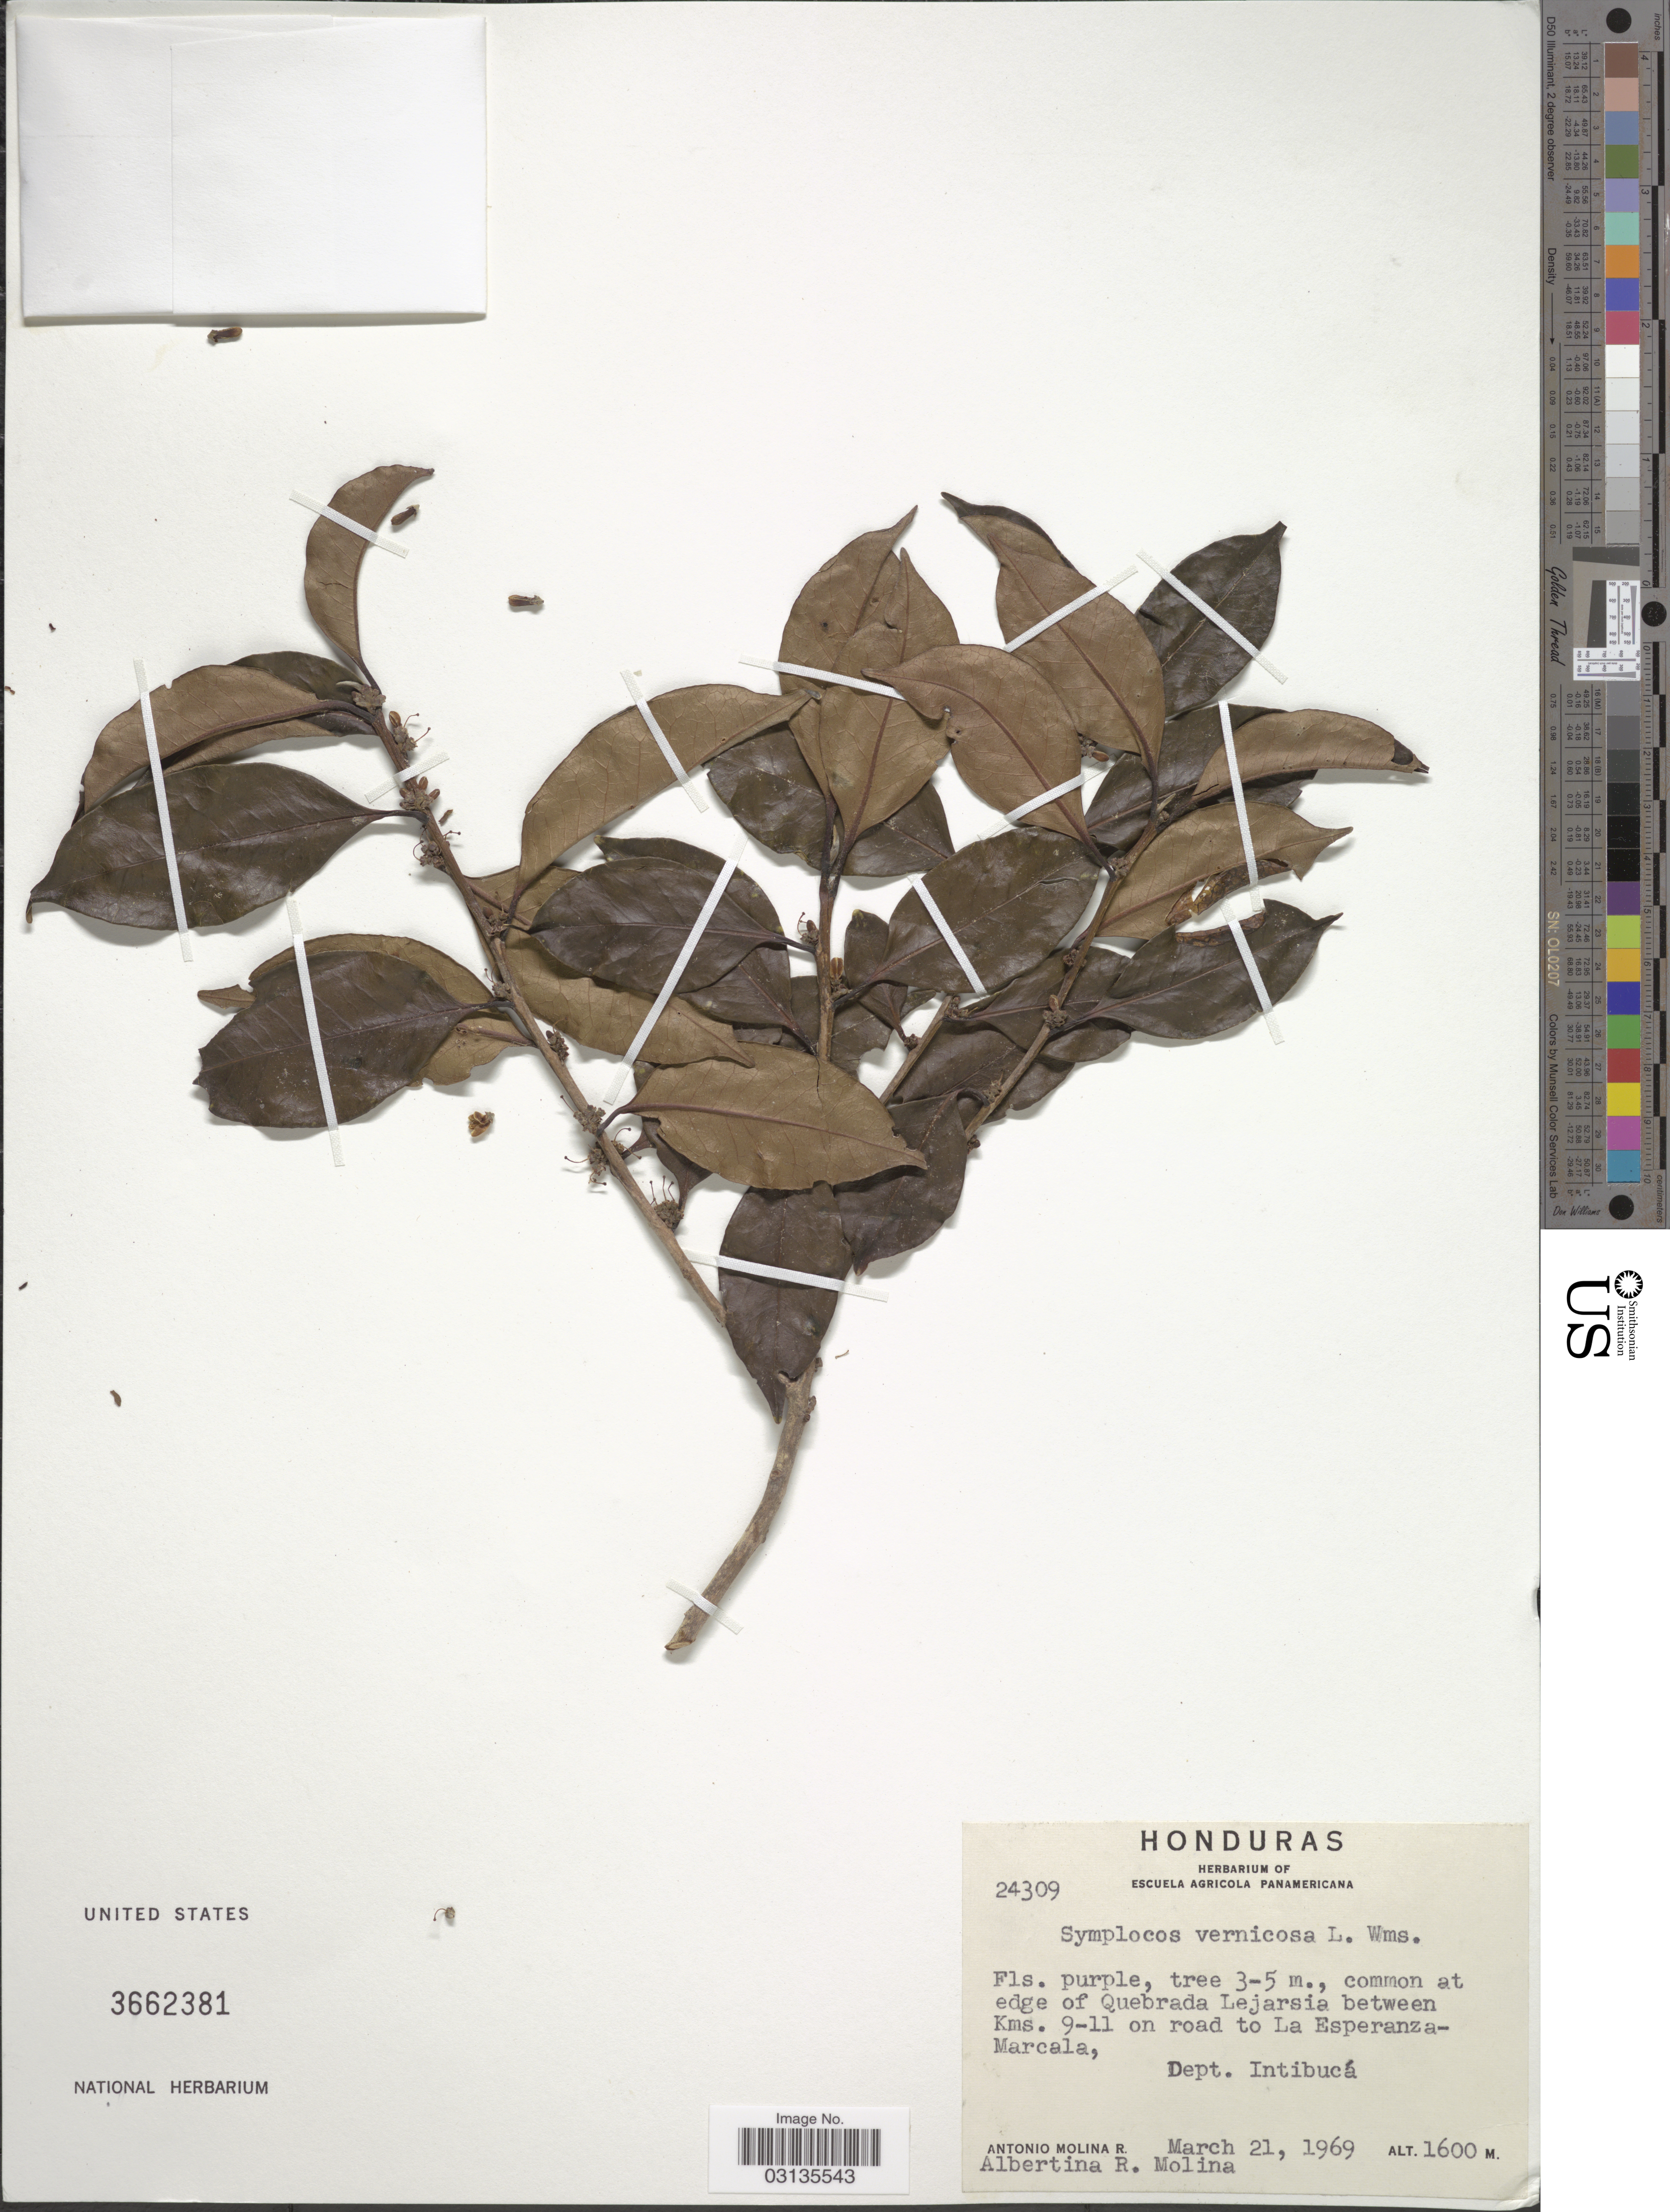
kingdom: Plantae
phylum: Tracheophyta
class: Magnoliopsida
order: Ericales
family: Symplocaceae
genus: Symplocos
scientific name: Symplocos vernicosa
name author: L.O. Williams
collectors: A. Molina R. & A. R. Molina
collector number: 24309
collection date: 1969-03-21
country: Honduras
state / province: Intibuca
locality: Edge of Quebrada Lejarsia between Kms. 9-11 on road to La Esperanza-Marcala, Dept. Intibucá.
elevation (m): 1600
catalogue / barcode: US 3662381